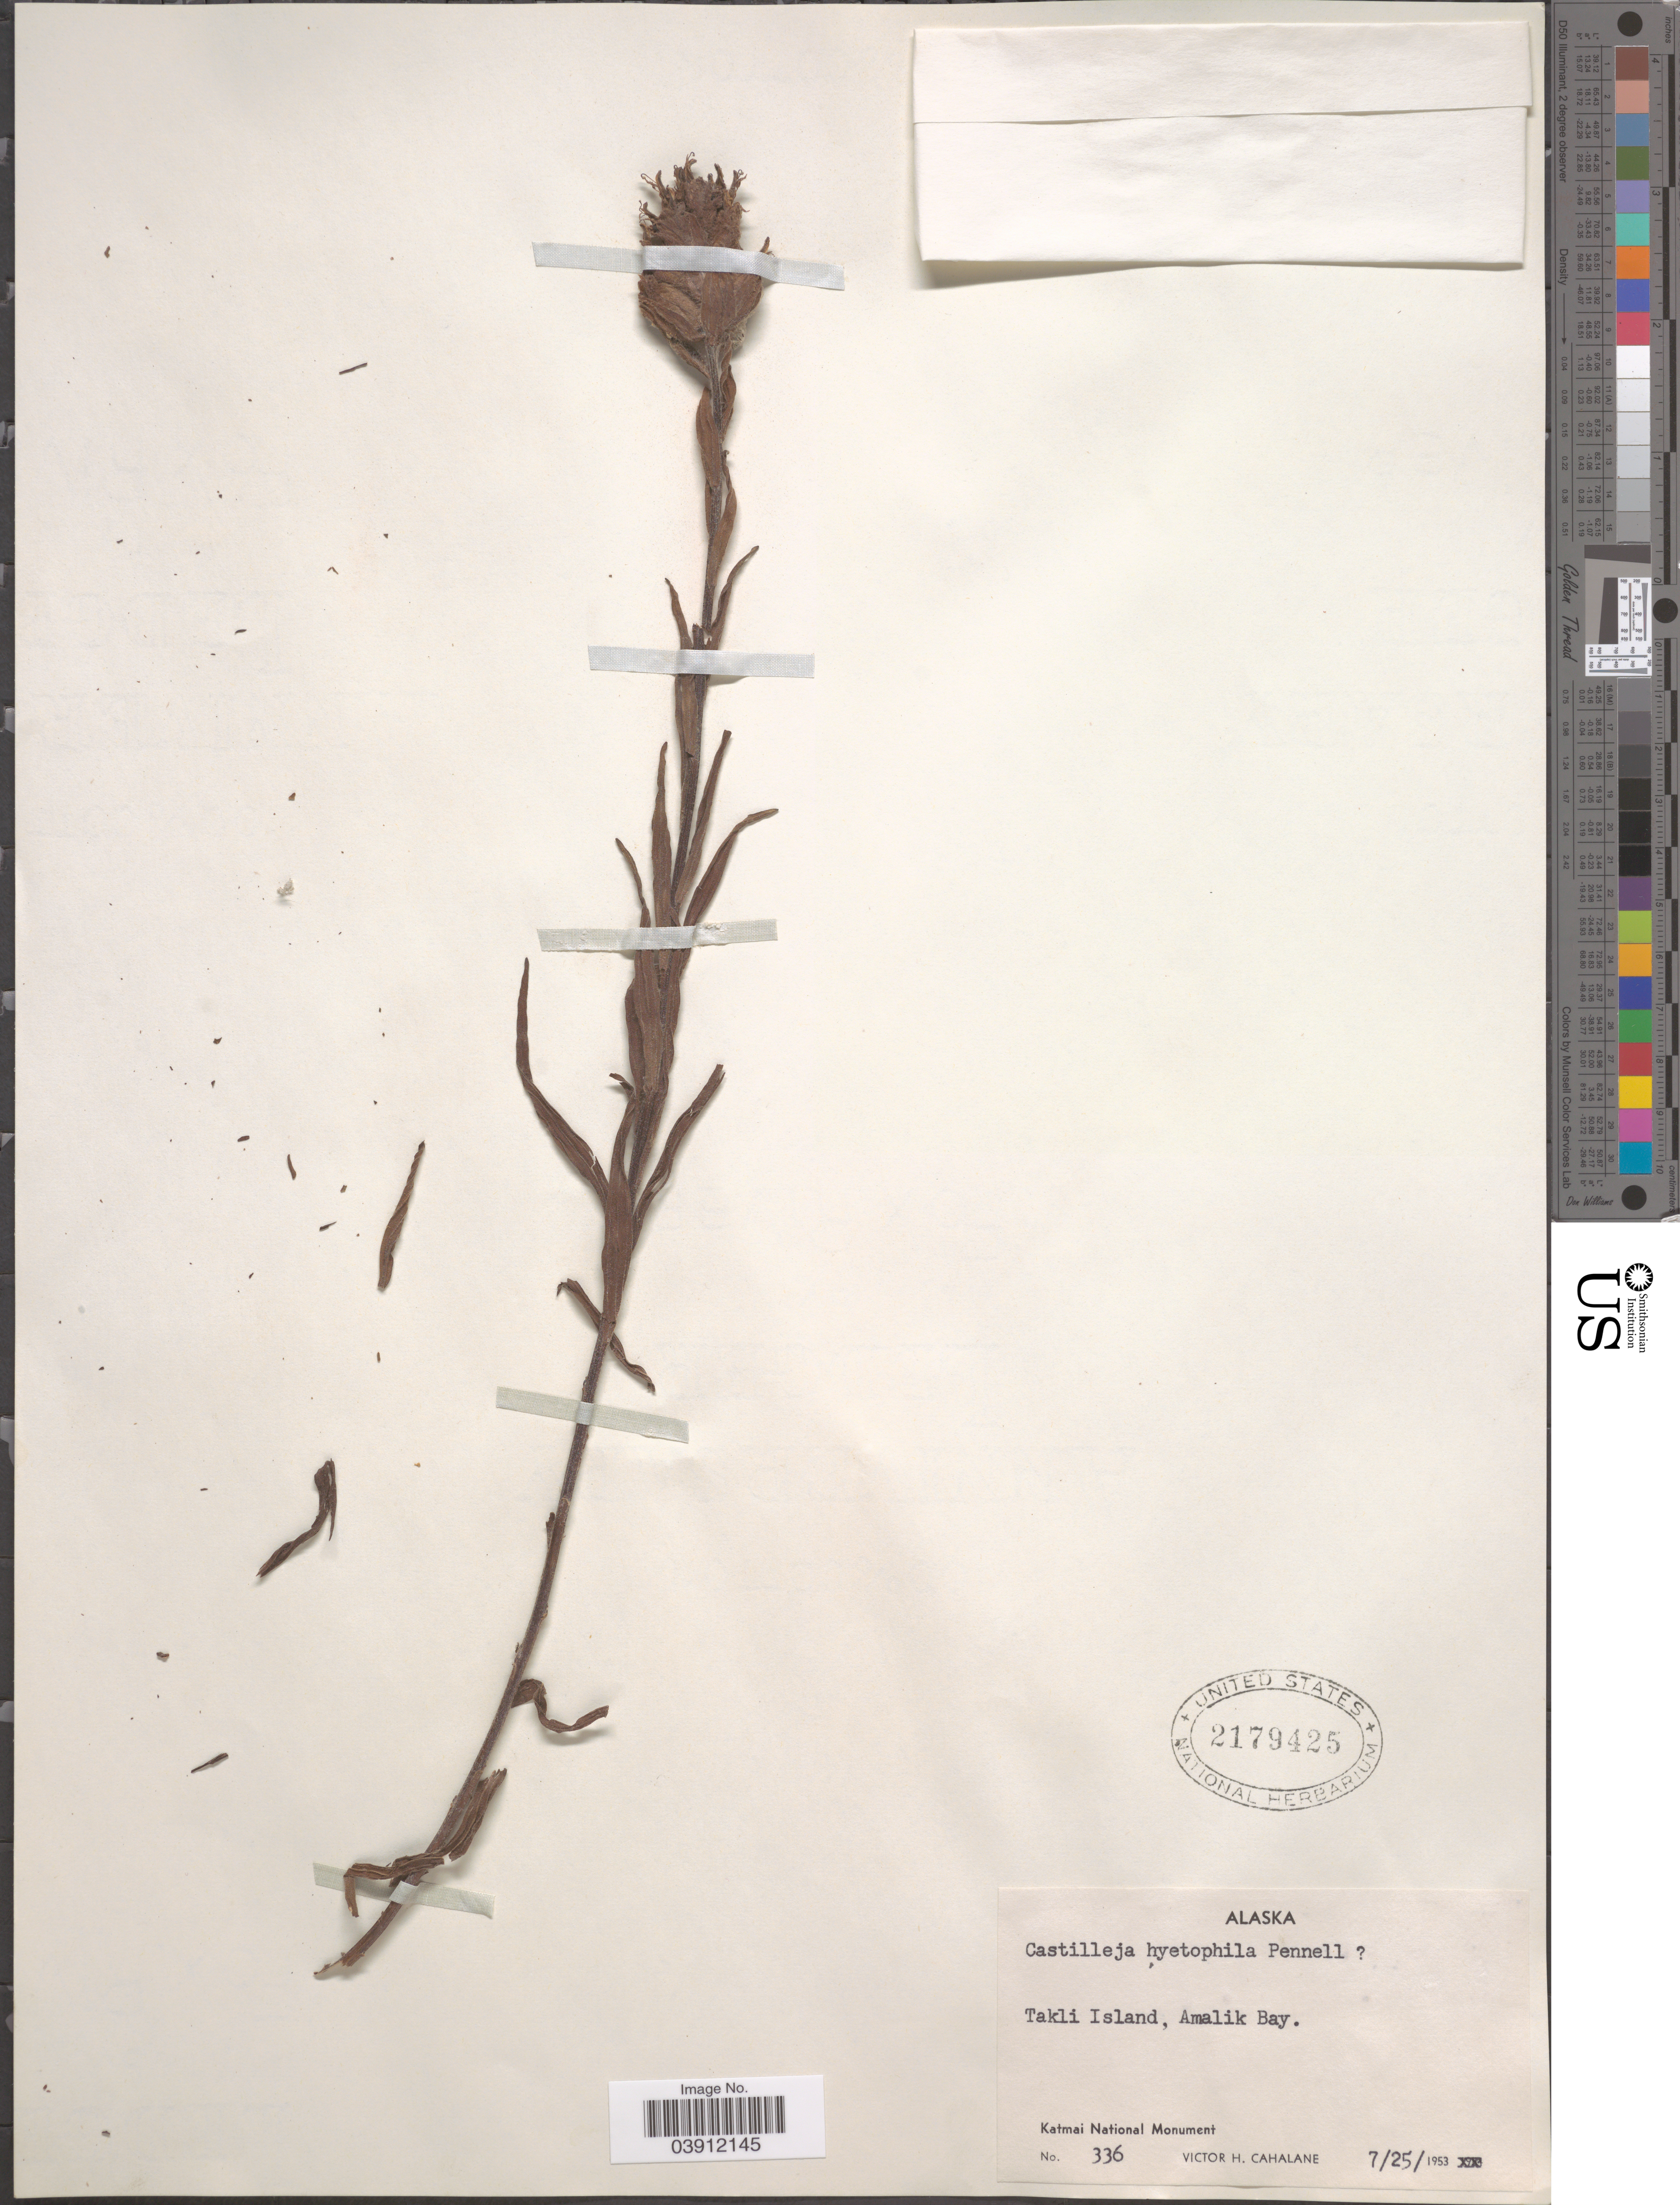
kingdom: Plantae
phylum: Tracheophyta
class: Magnoliopsida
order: Lamiales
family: Orobanchaceae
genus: Castilleja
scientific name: Castilleja hyetophila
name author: Pennell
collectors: V. Cahalane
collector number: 336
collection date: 1953-07-25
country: United States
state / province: Alaska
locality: Takli Island, Amalik Bay. Katmai National Monument.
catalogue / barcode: US 2179425